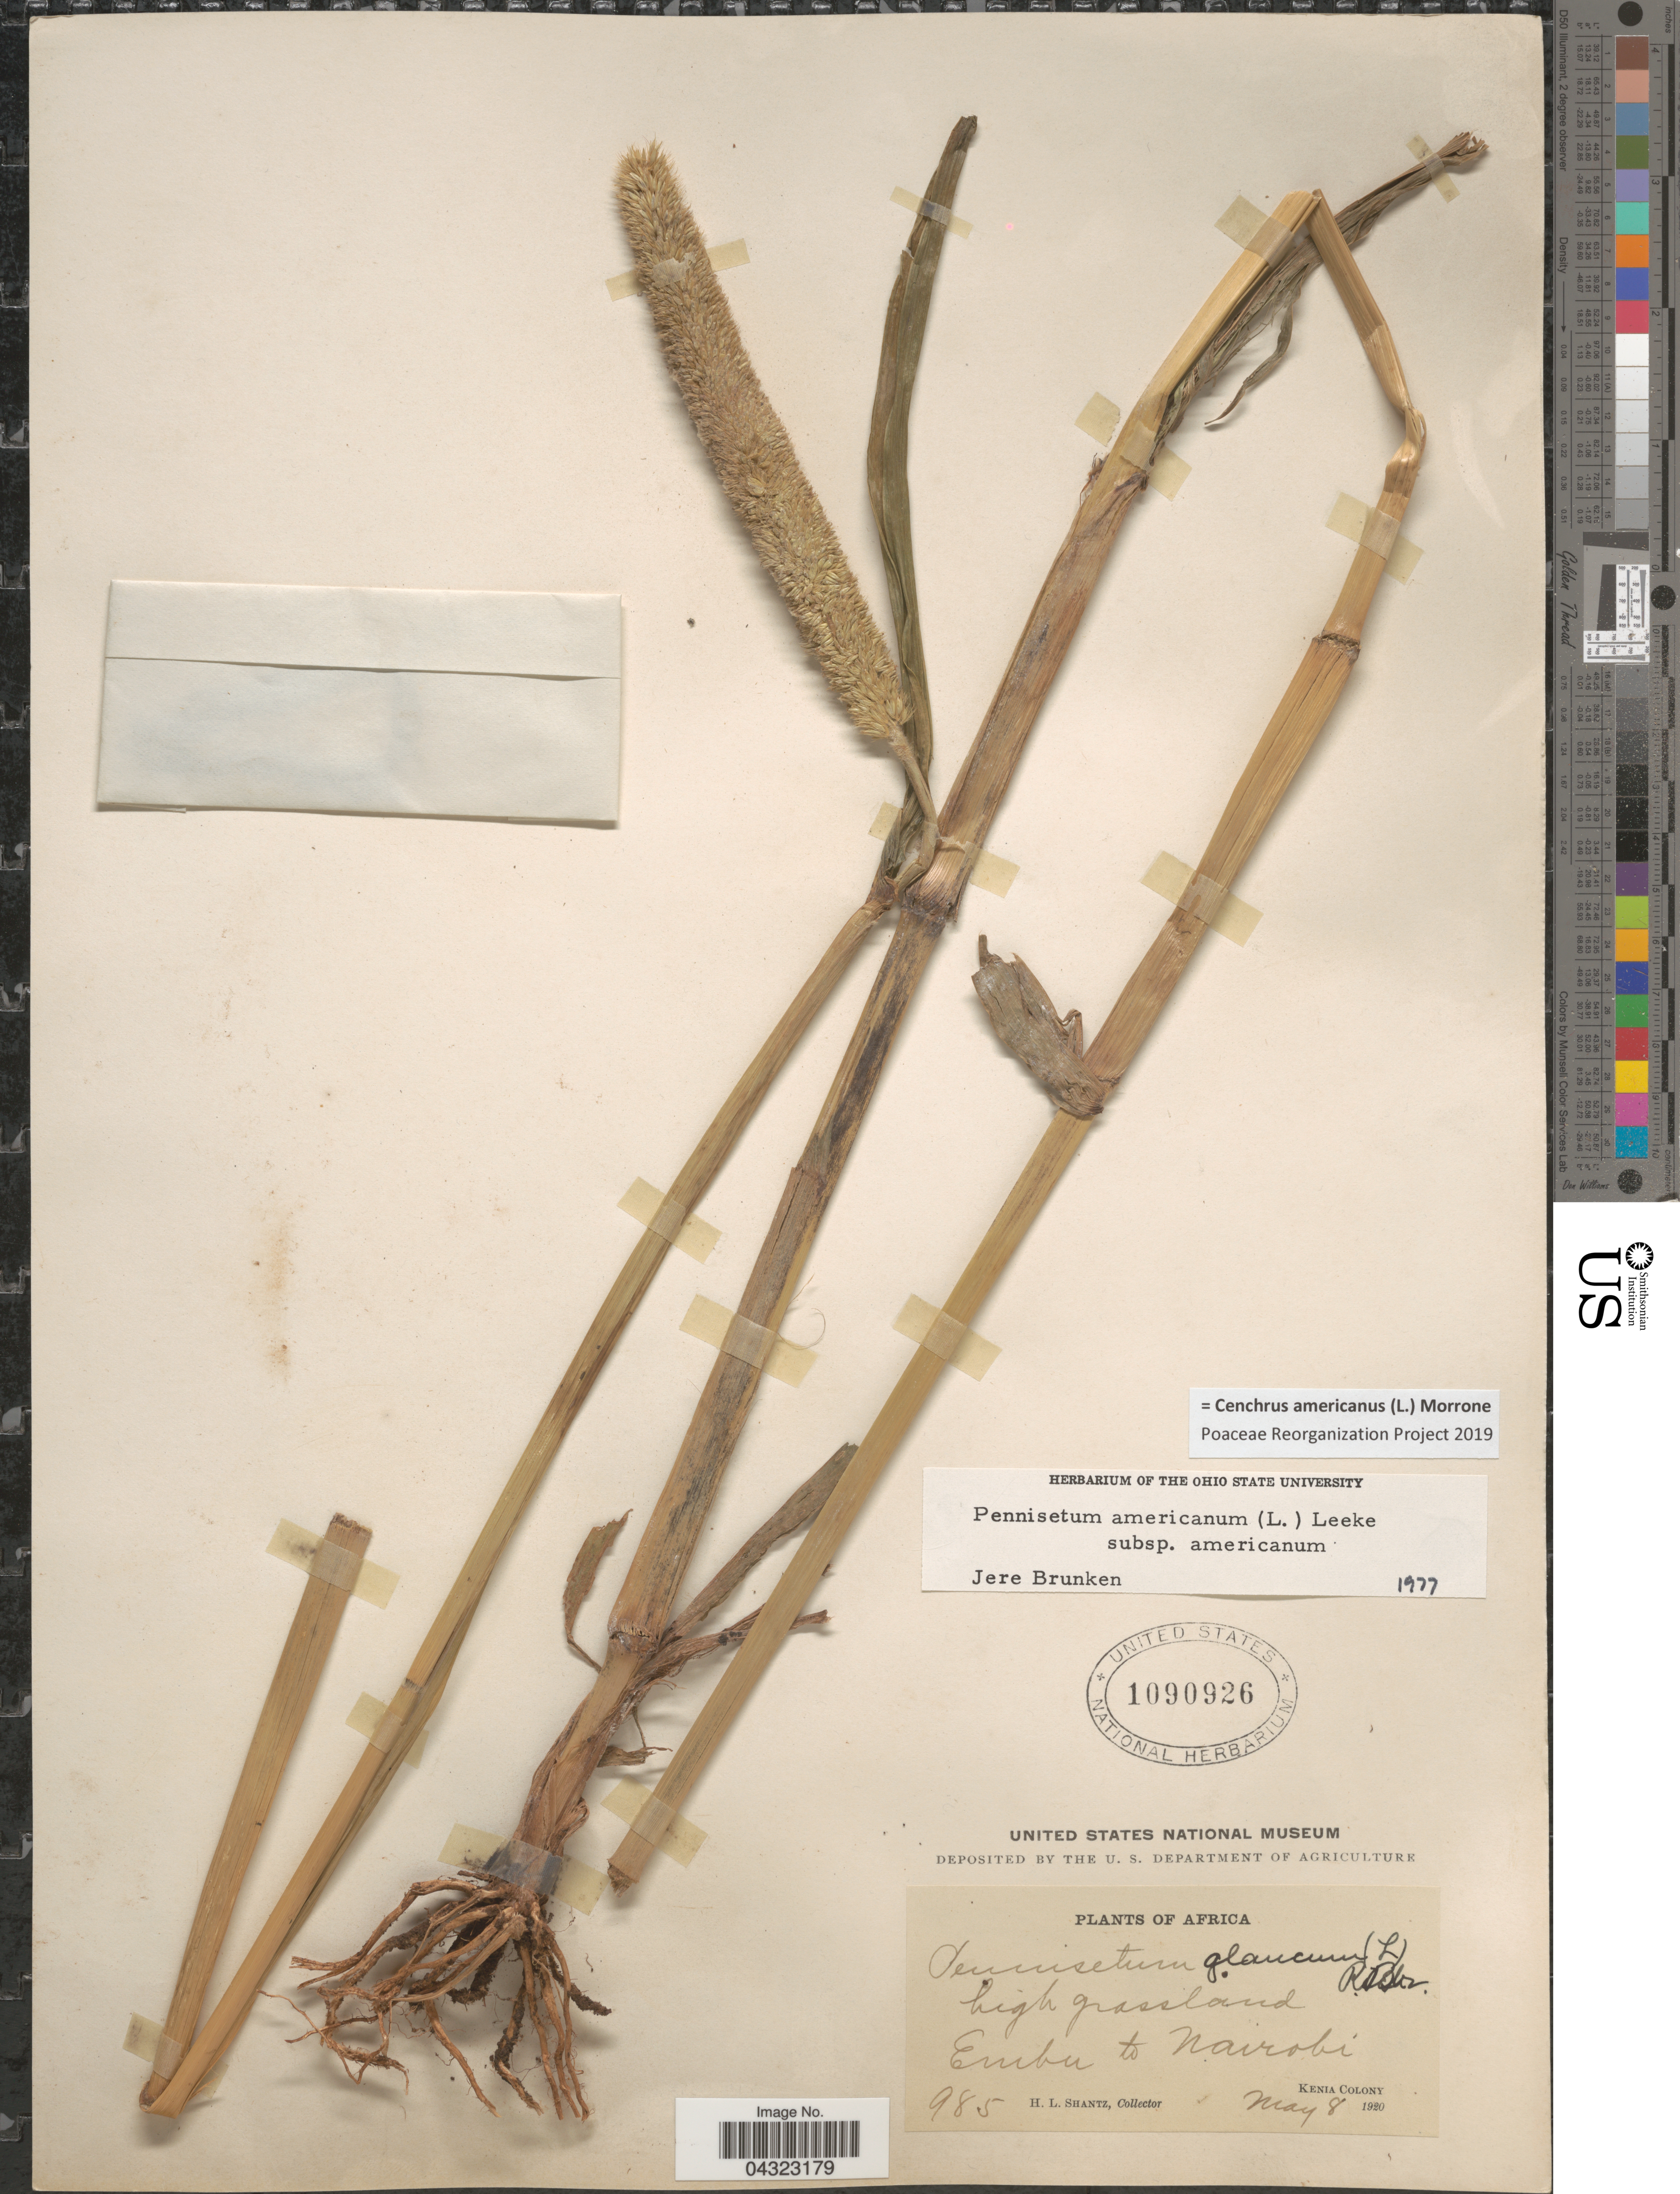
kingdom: Plantae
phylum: Tracheophyta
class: Liliopsida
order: Poales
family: Poaceae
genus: Cenchrus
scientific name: Cenchrus americanus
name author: (L.) Morrone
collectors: H. Shantz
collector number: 985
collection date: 1920-05-08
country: Kenya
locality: Emba to Nairobi. Kenia Colony.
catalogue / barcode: US 1090926